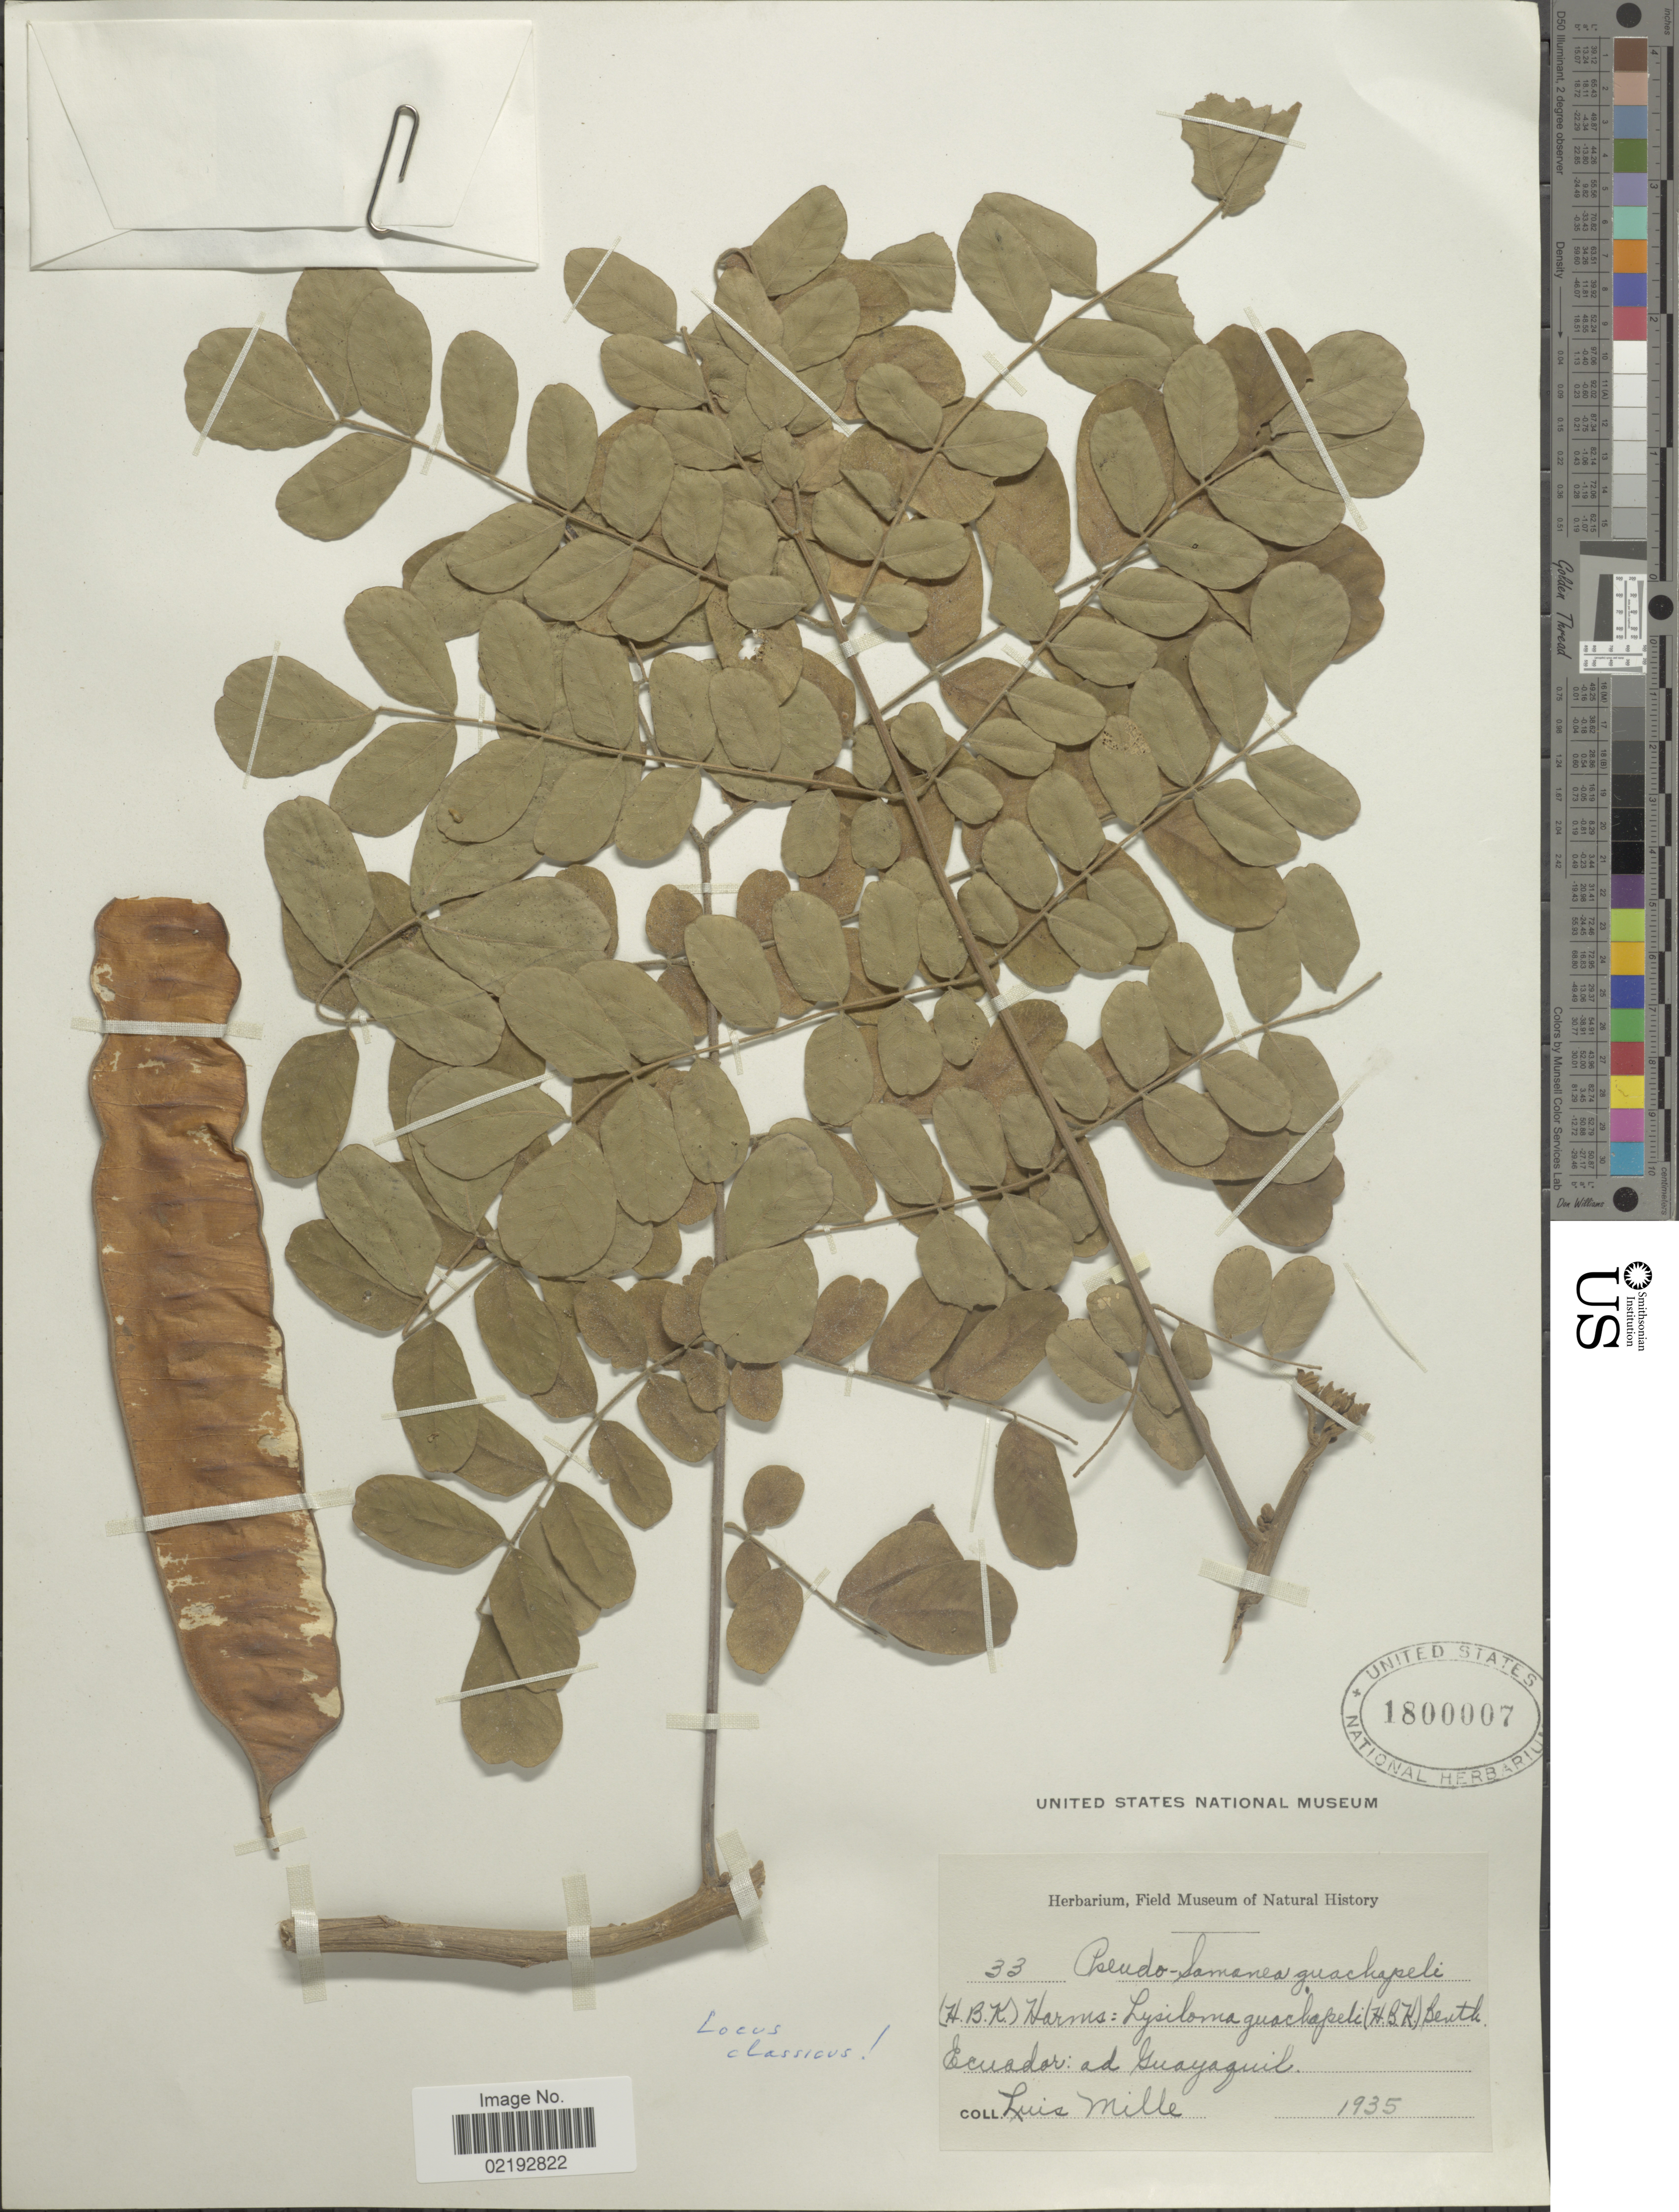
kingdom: Plantae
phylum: Tracheophyta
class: Magnoliopsida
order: Fabales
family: Fabaceae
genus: Pseudosamanea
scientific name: Pseudosamanea guachapele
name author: (Kunth) Harms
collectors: L. Mille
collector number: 33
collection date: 1935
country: Ecuador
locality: Ad Guayaquil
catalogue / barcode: US 1800007